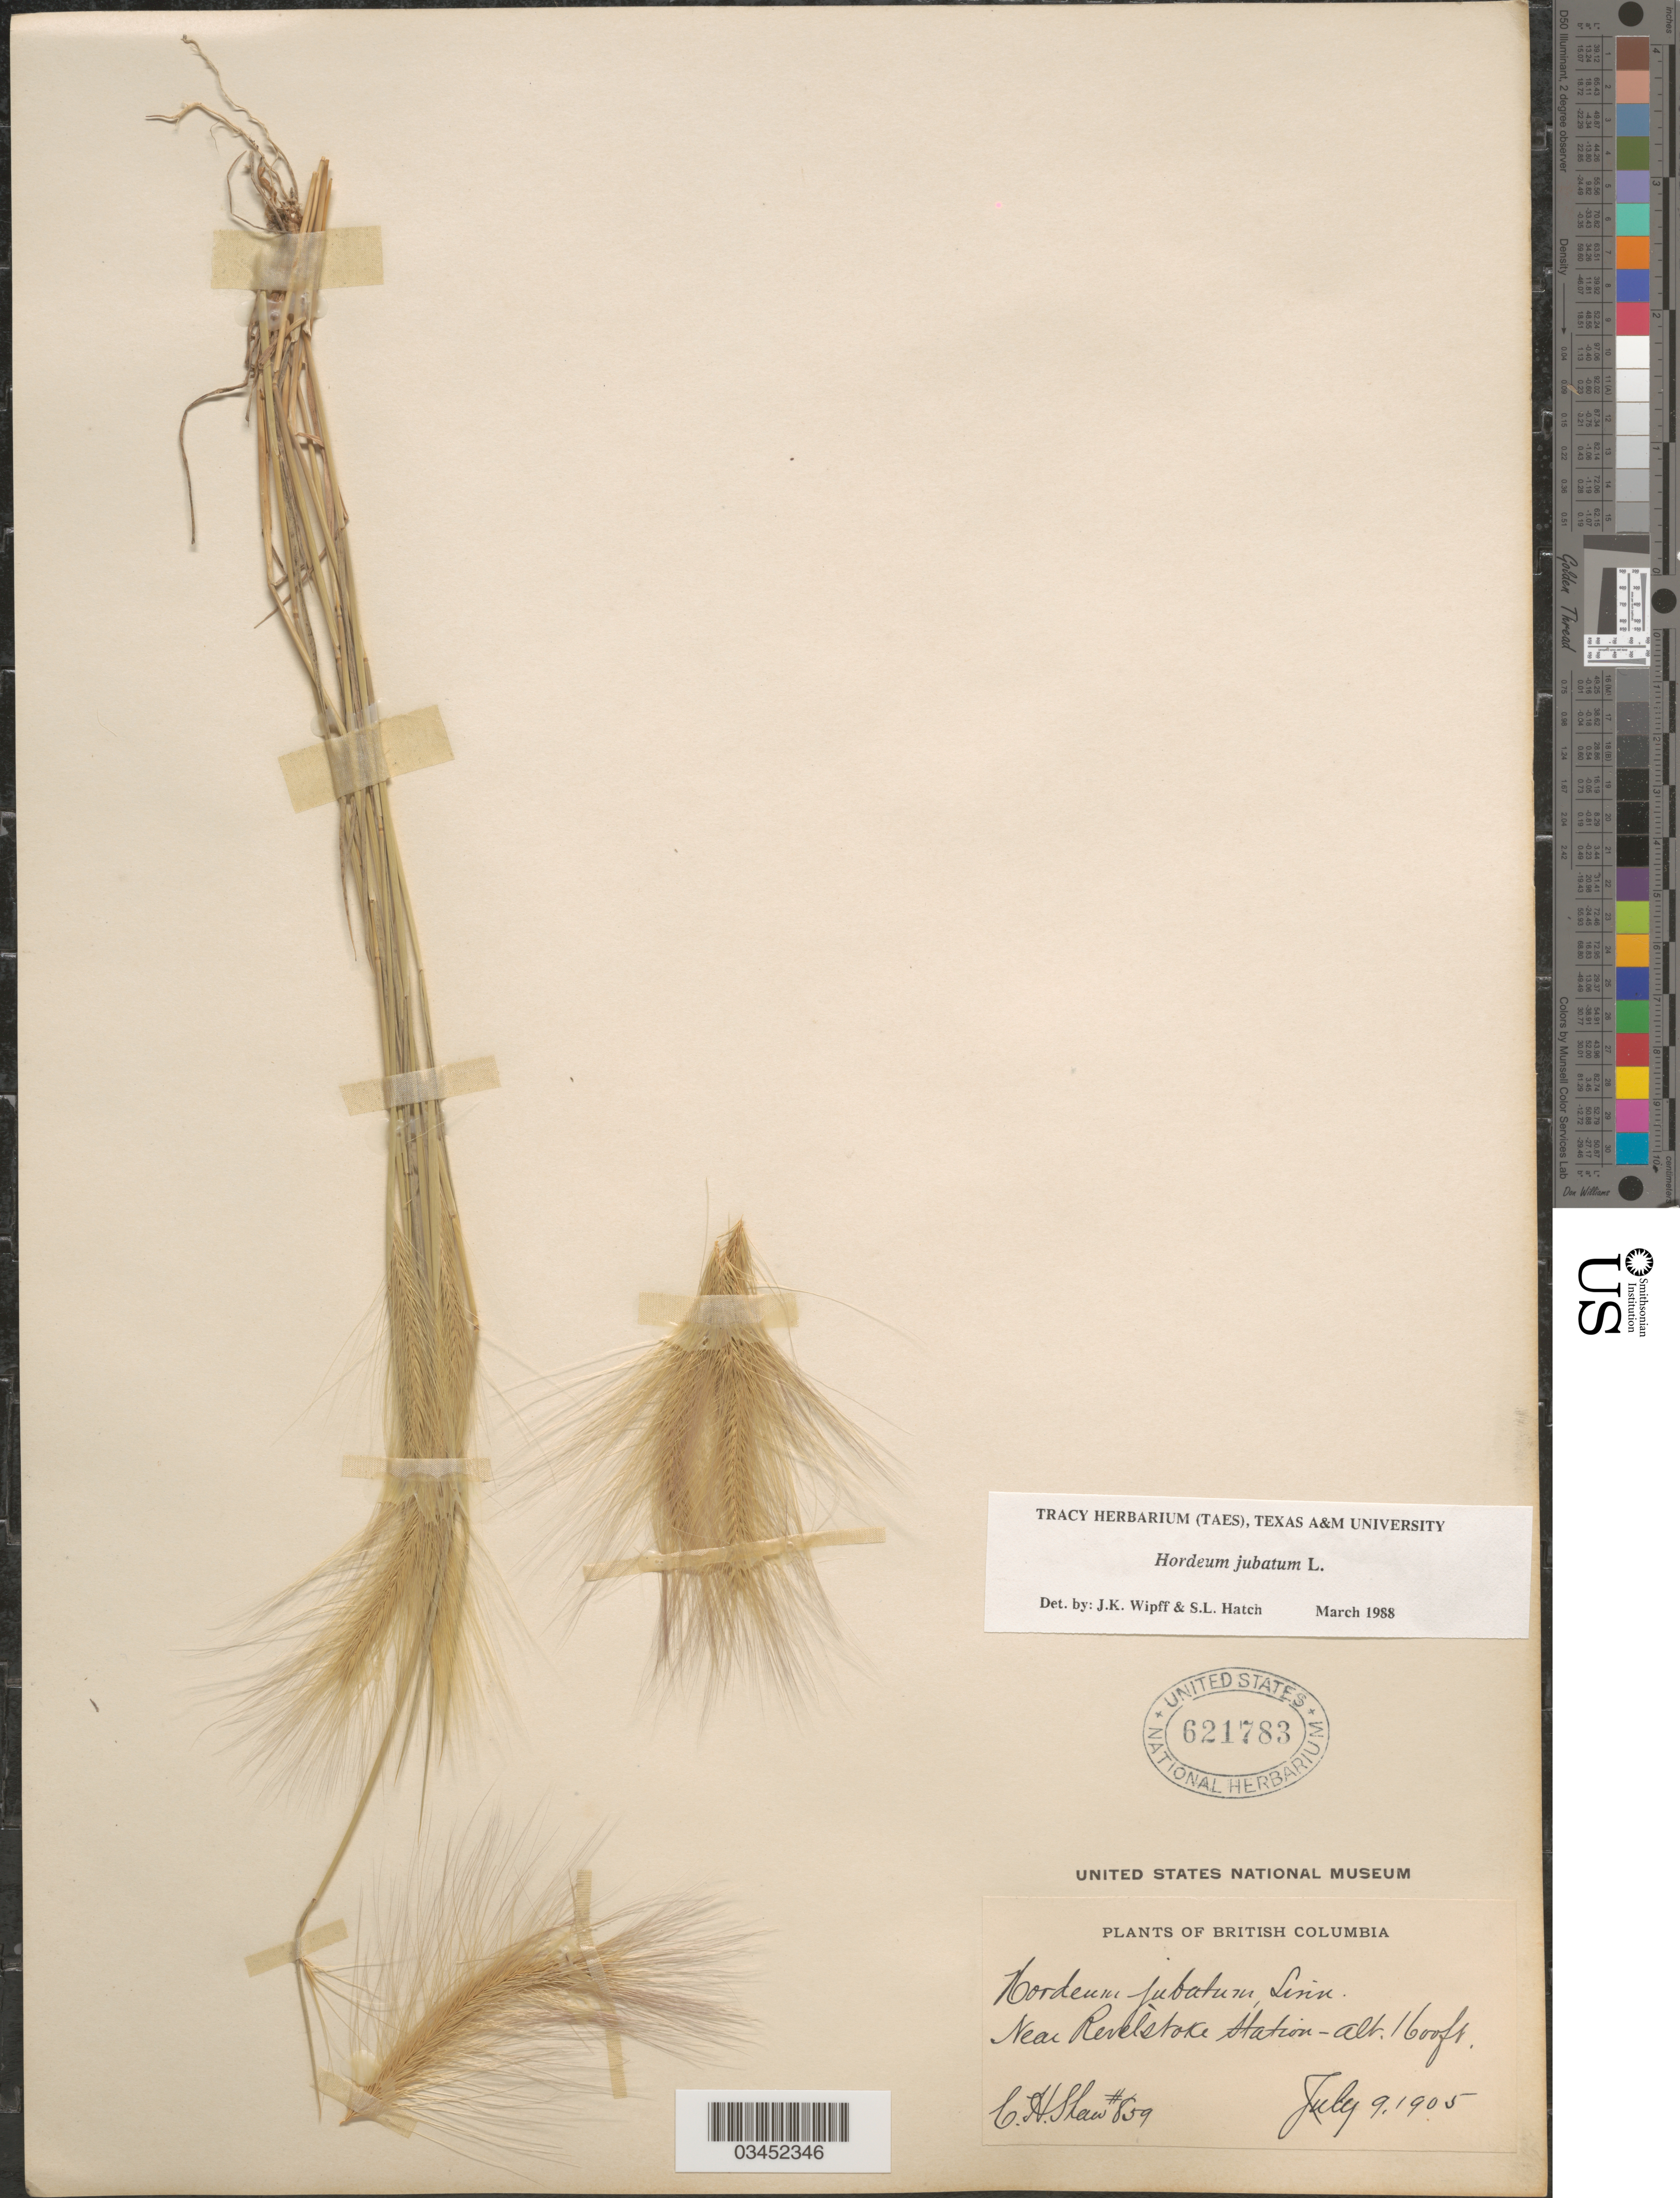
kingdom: Plantae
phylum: Tracheophyta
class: Liliopsida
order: Poales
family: Poaceae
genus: Hordeum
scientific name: Hordeum jubatum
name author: L.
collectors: C. Shaw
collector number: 859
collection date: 1905-07-09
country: Canada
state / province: British Columbia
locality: Near Revelstoke Station.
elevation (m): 488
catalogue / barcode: US 621783